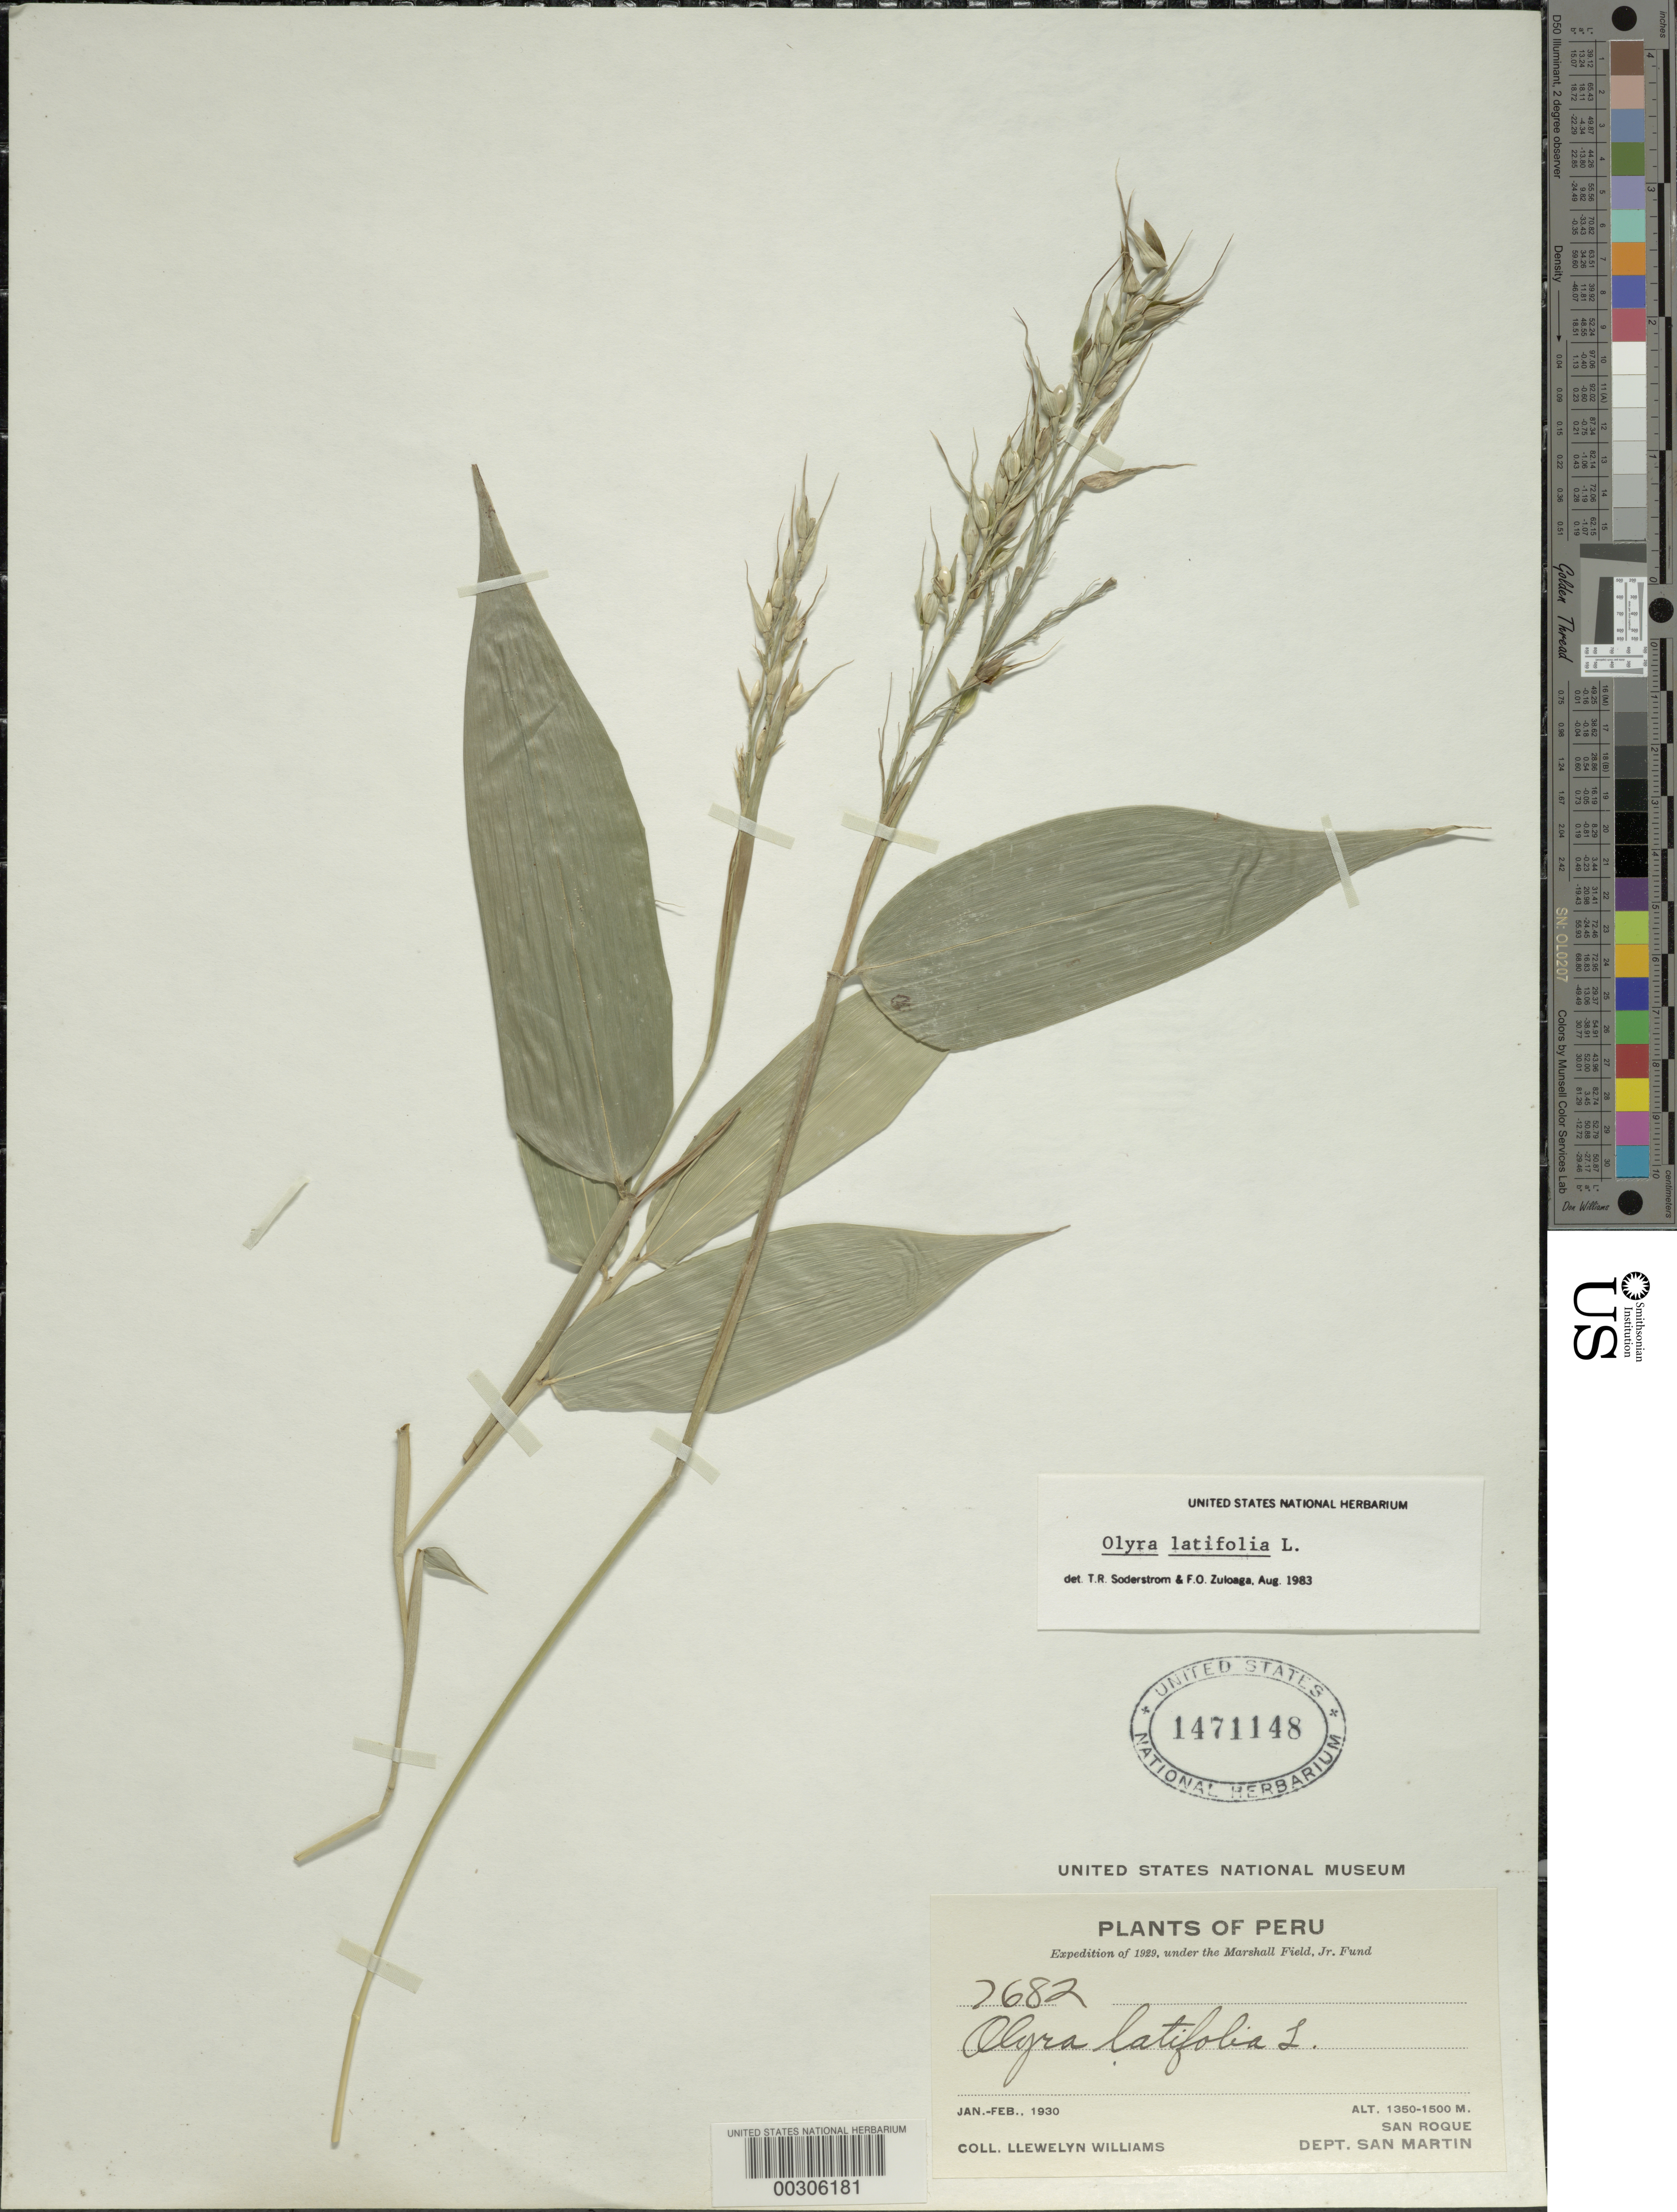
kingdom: Plantae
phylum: Tracheophyta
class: Liliopsida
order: Poales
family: Poaceae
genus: Olyra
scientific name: Olyra latifolia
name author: L.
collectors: Ll. Williams & A. H. Alston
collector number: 7682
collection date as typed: Jan 1930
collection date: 1930-01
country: Peru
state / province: San Martín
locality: San rogue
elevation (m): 1350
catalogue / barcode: US 1471148